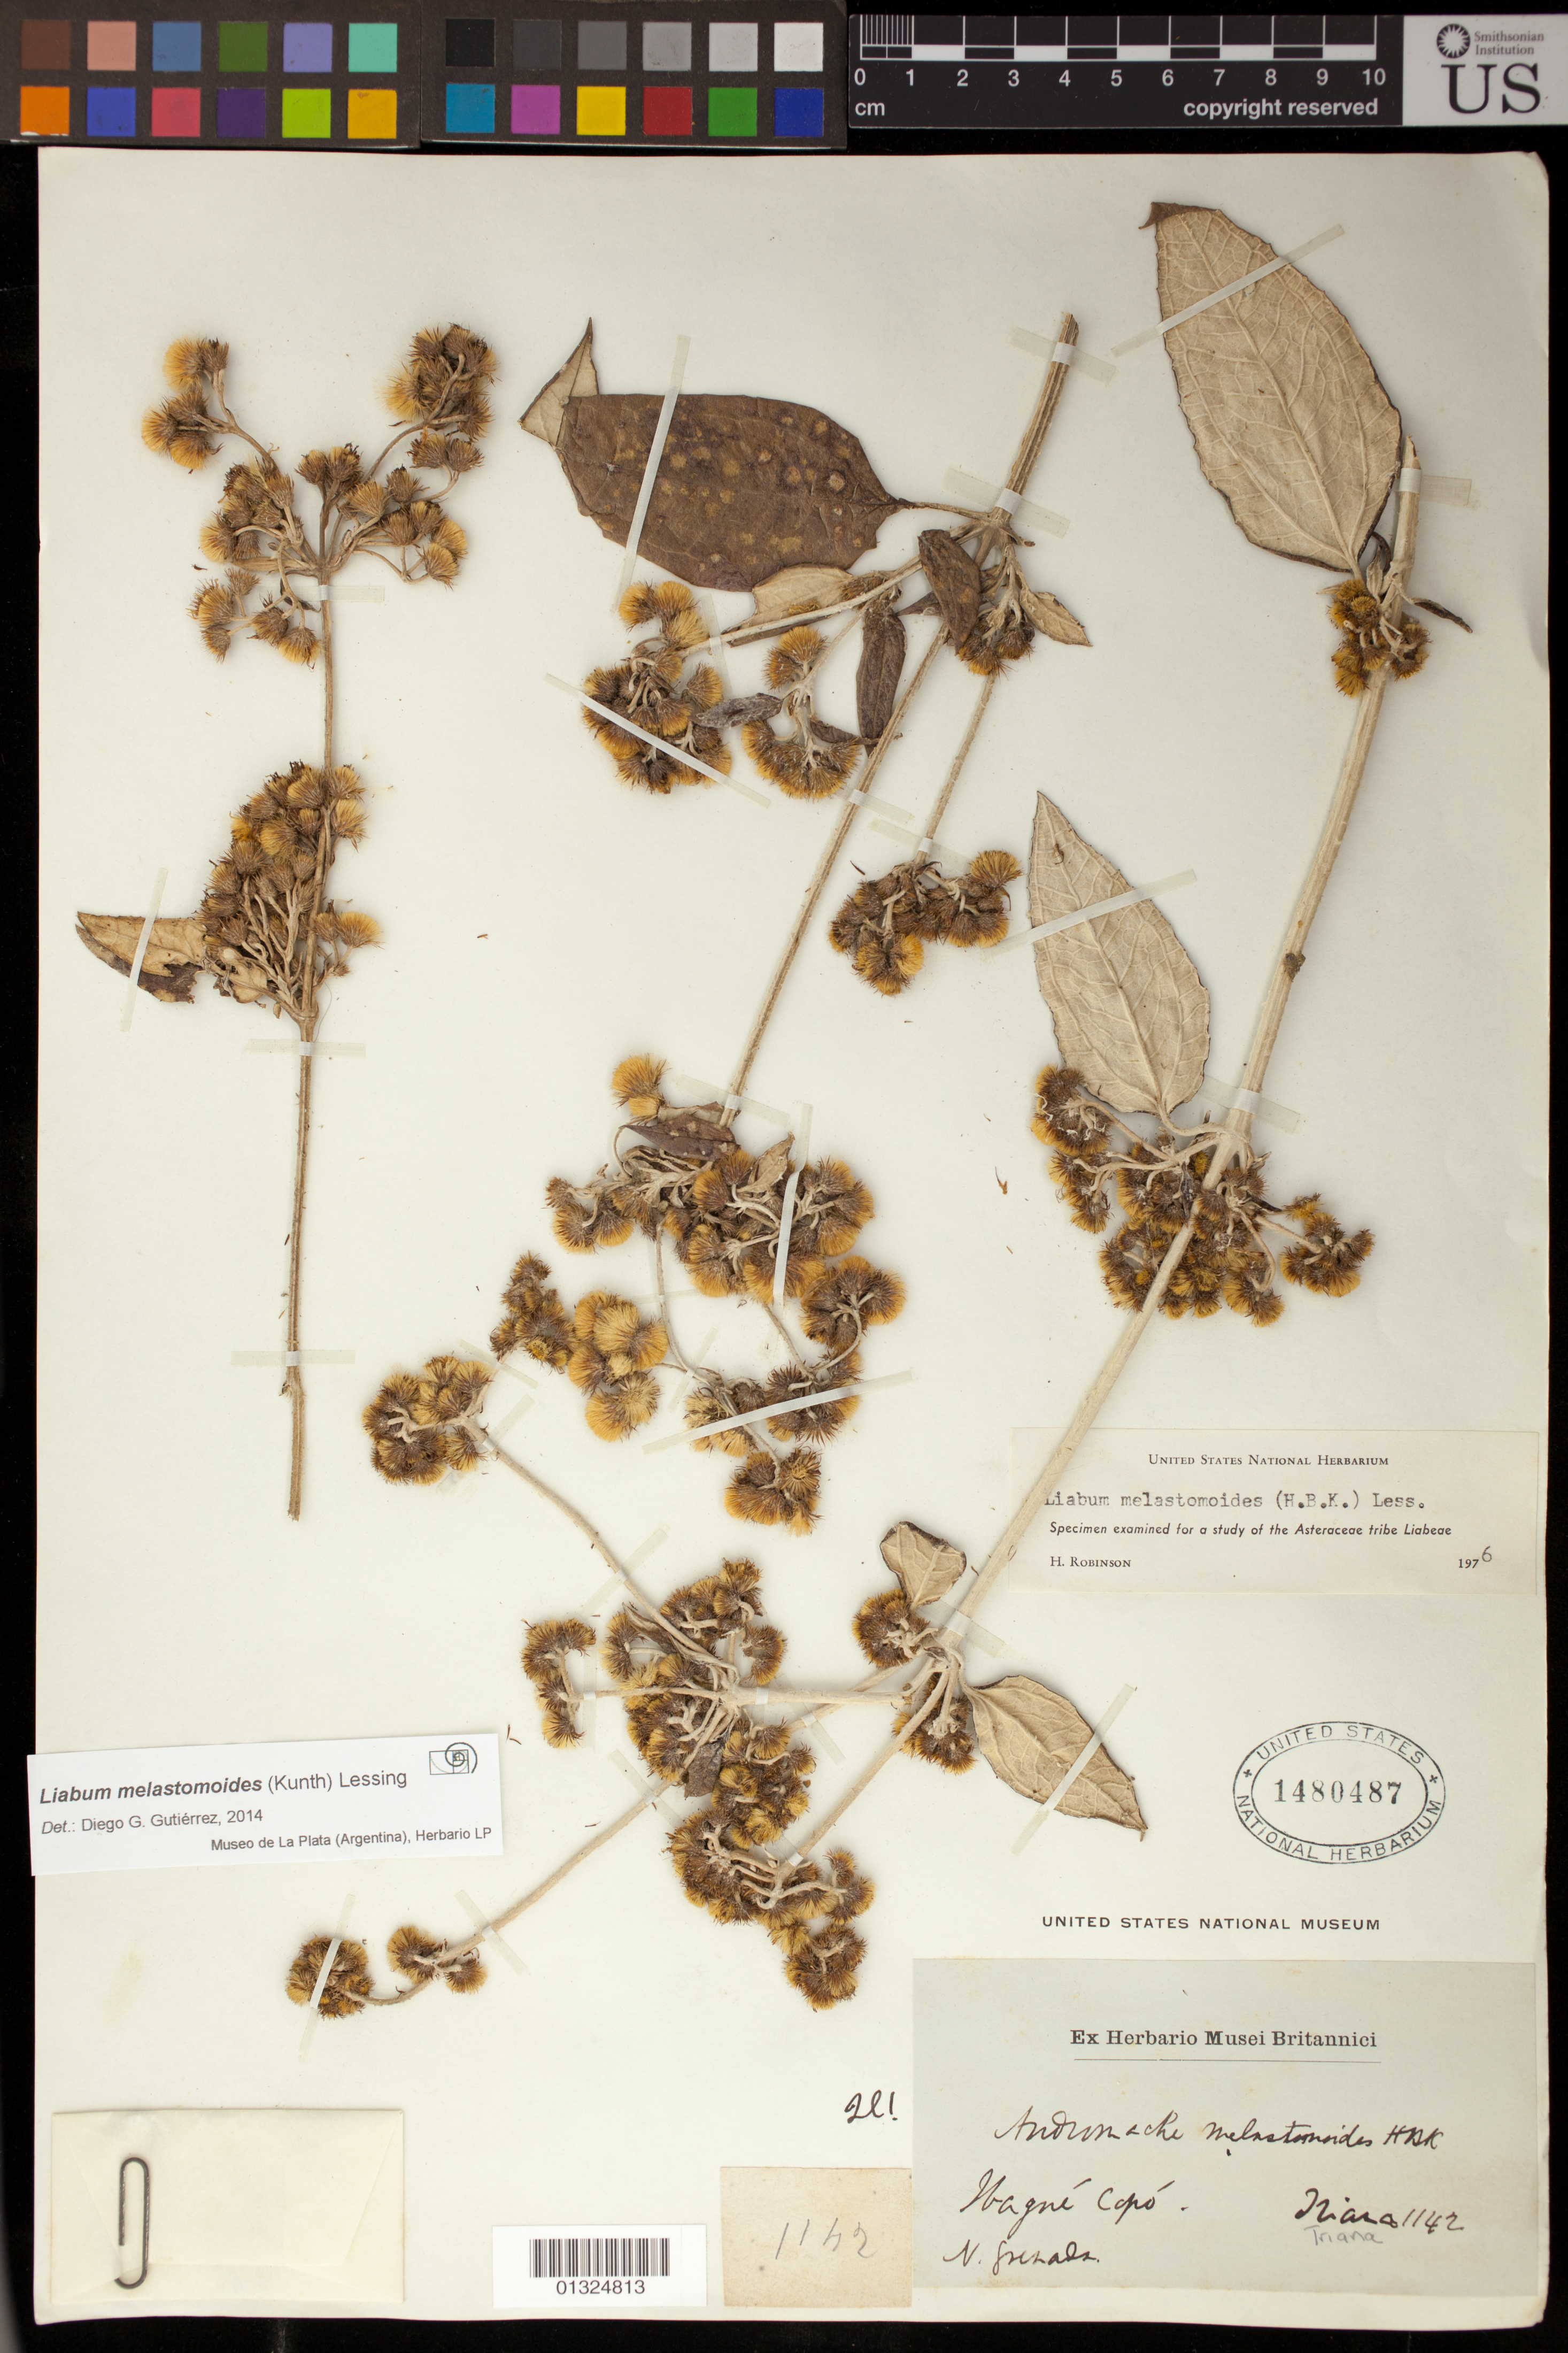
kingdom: Plantae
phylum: Tracheophyta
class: Magnoliopsida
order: Asterales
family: Asteraceae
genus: Liabum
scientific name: Liabum melastomoides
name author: (Kunth) Less.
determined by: Gutierrez, D. G.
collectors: Triana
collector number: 1142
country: Colombia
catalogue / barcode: US 1480487